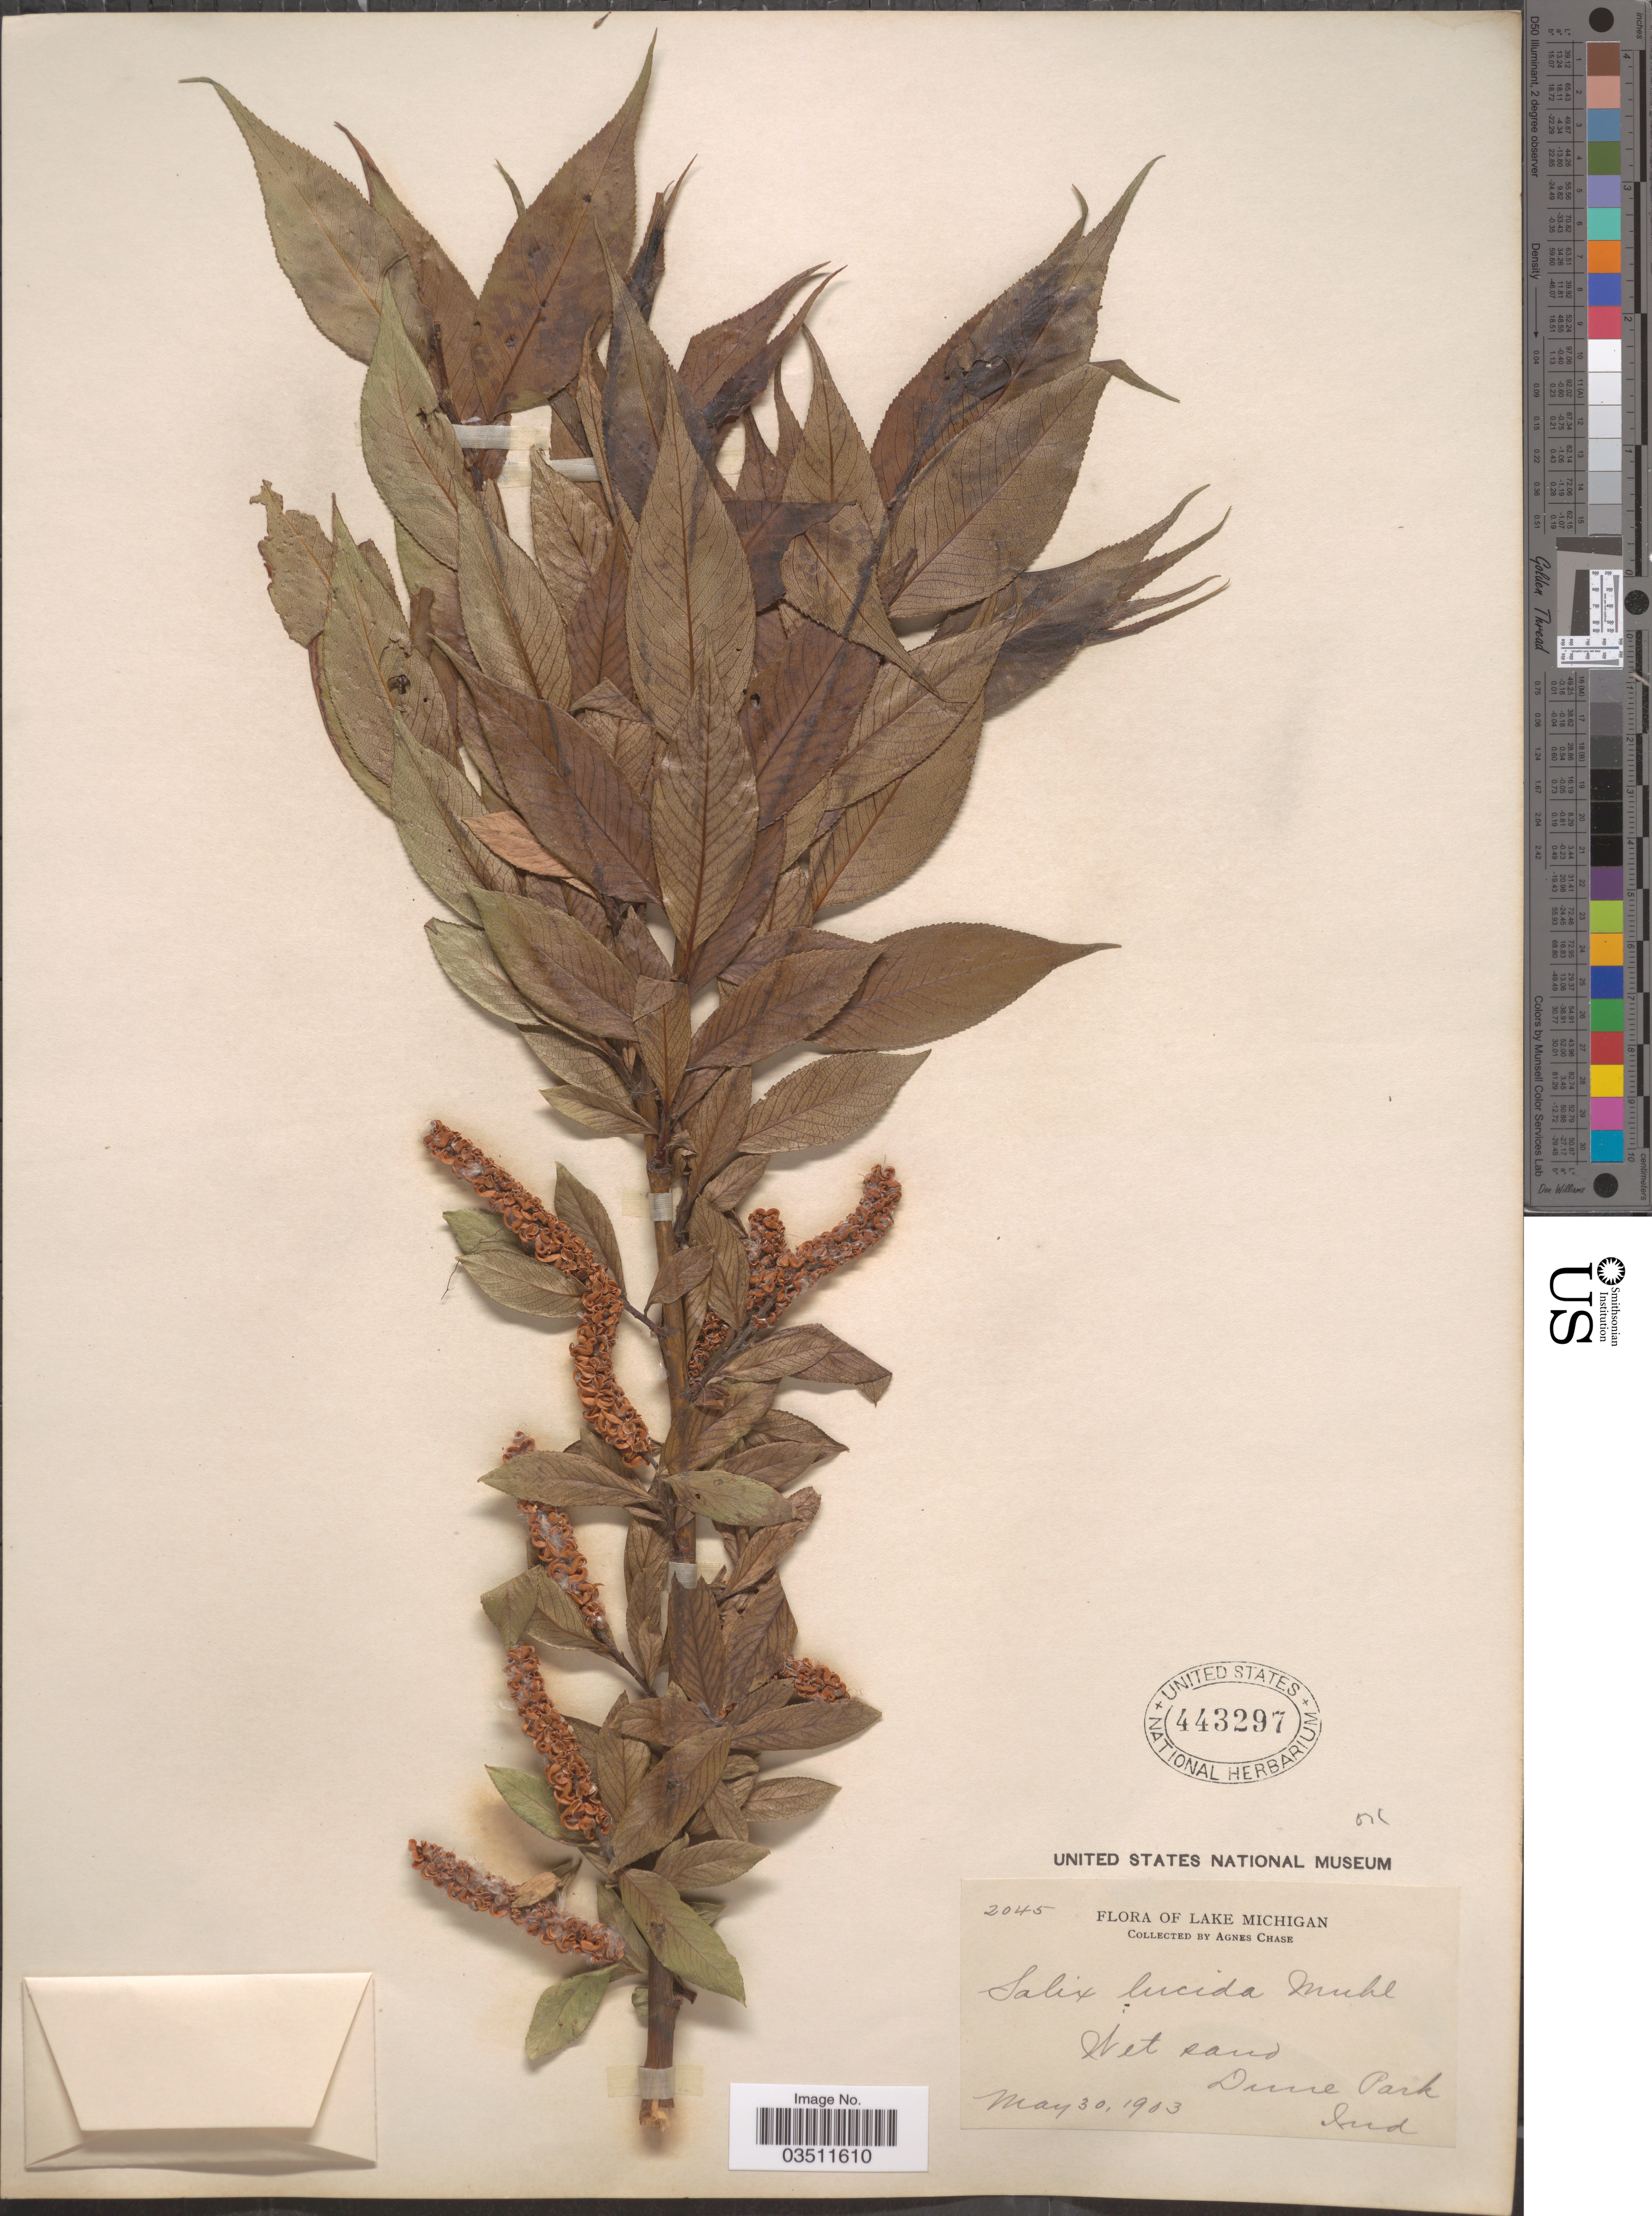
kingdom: Plantae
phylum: Tracheophyta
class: Magnoliopsida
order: Malpighiales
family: Salicaceae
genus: Salix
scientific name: Salix lucida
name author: Muhl.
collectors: A. Chase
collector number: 2045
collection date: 1903-05-30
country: United States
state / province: Indiana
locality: Lake Michigan. Dune Park.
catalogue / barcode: US 443297